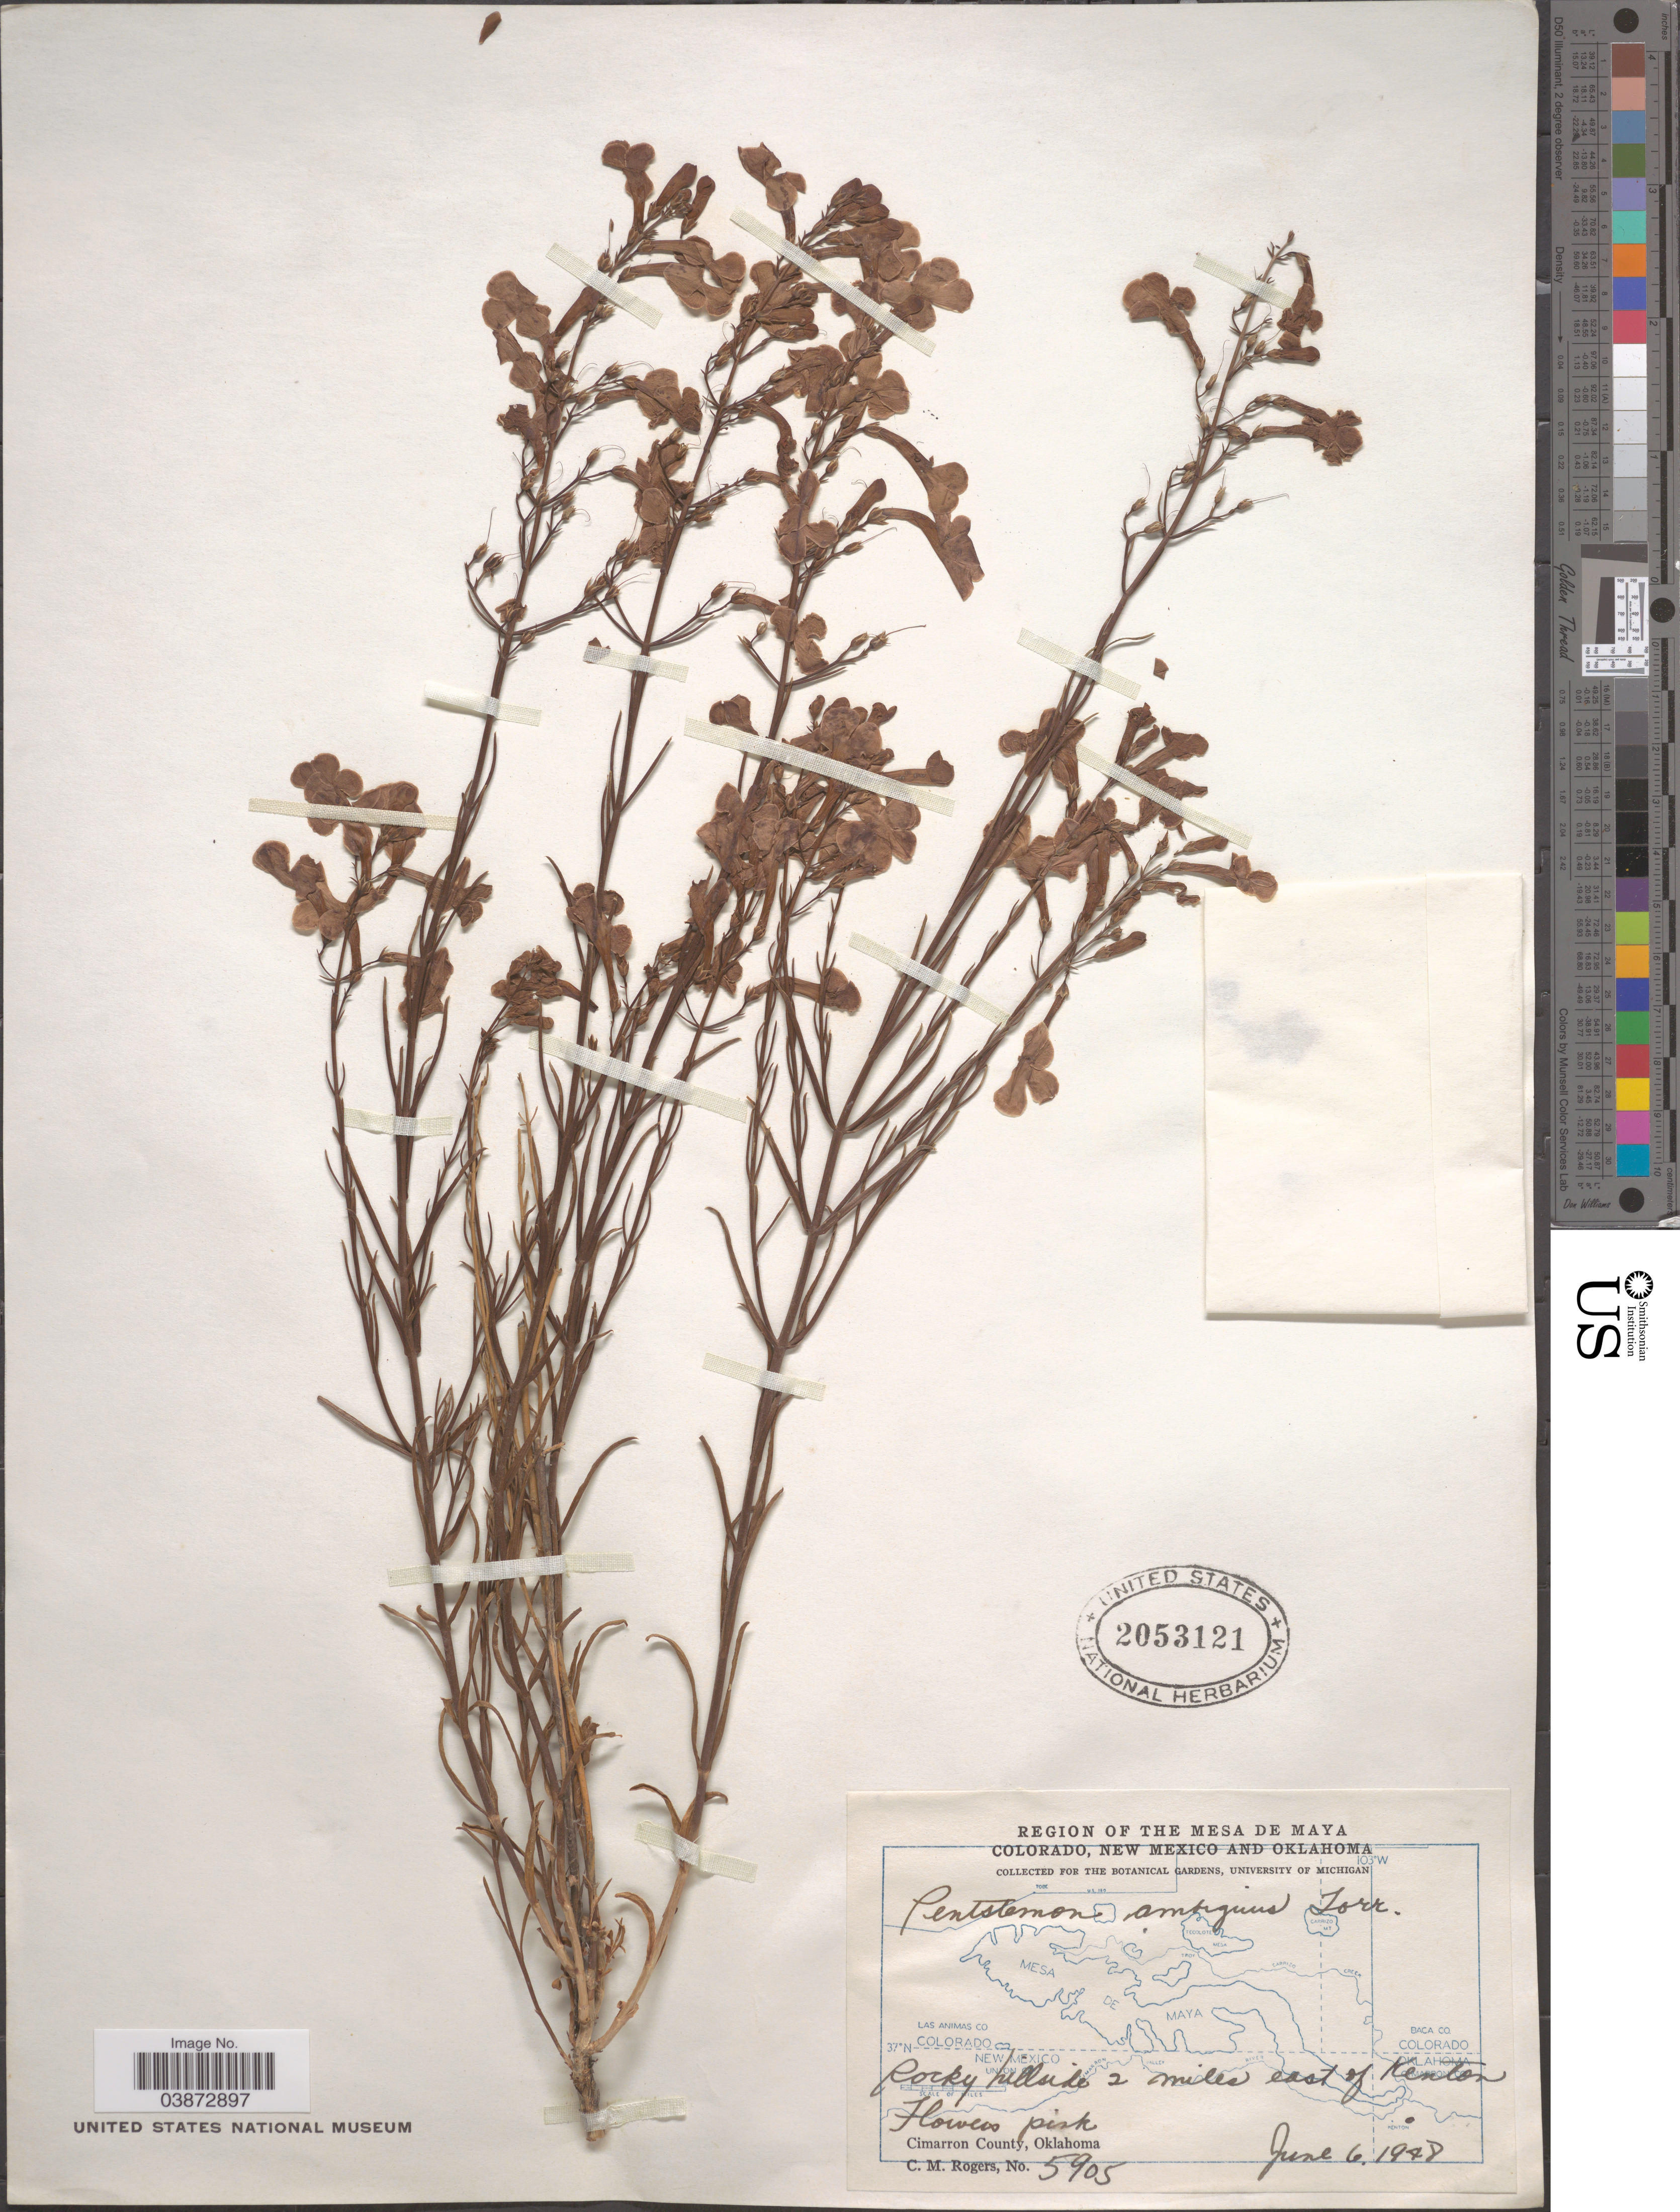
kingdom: Plantae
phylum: Tracheophyta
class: Magnoliopsida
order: Lamiales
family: Plantaginaceae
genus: Penstemon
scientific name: Penstemon ambiguus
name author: Torr.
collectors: C. M. Rogers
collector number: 5905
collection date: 1948-06-06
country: United States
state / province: Oklahoma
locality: Region of the Mesa de Maya. Rocky hillside 2 miles east of Kenton. Cimarron County.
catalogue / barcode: US 2053121